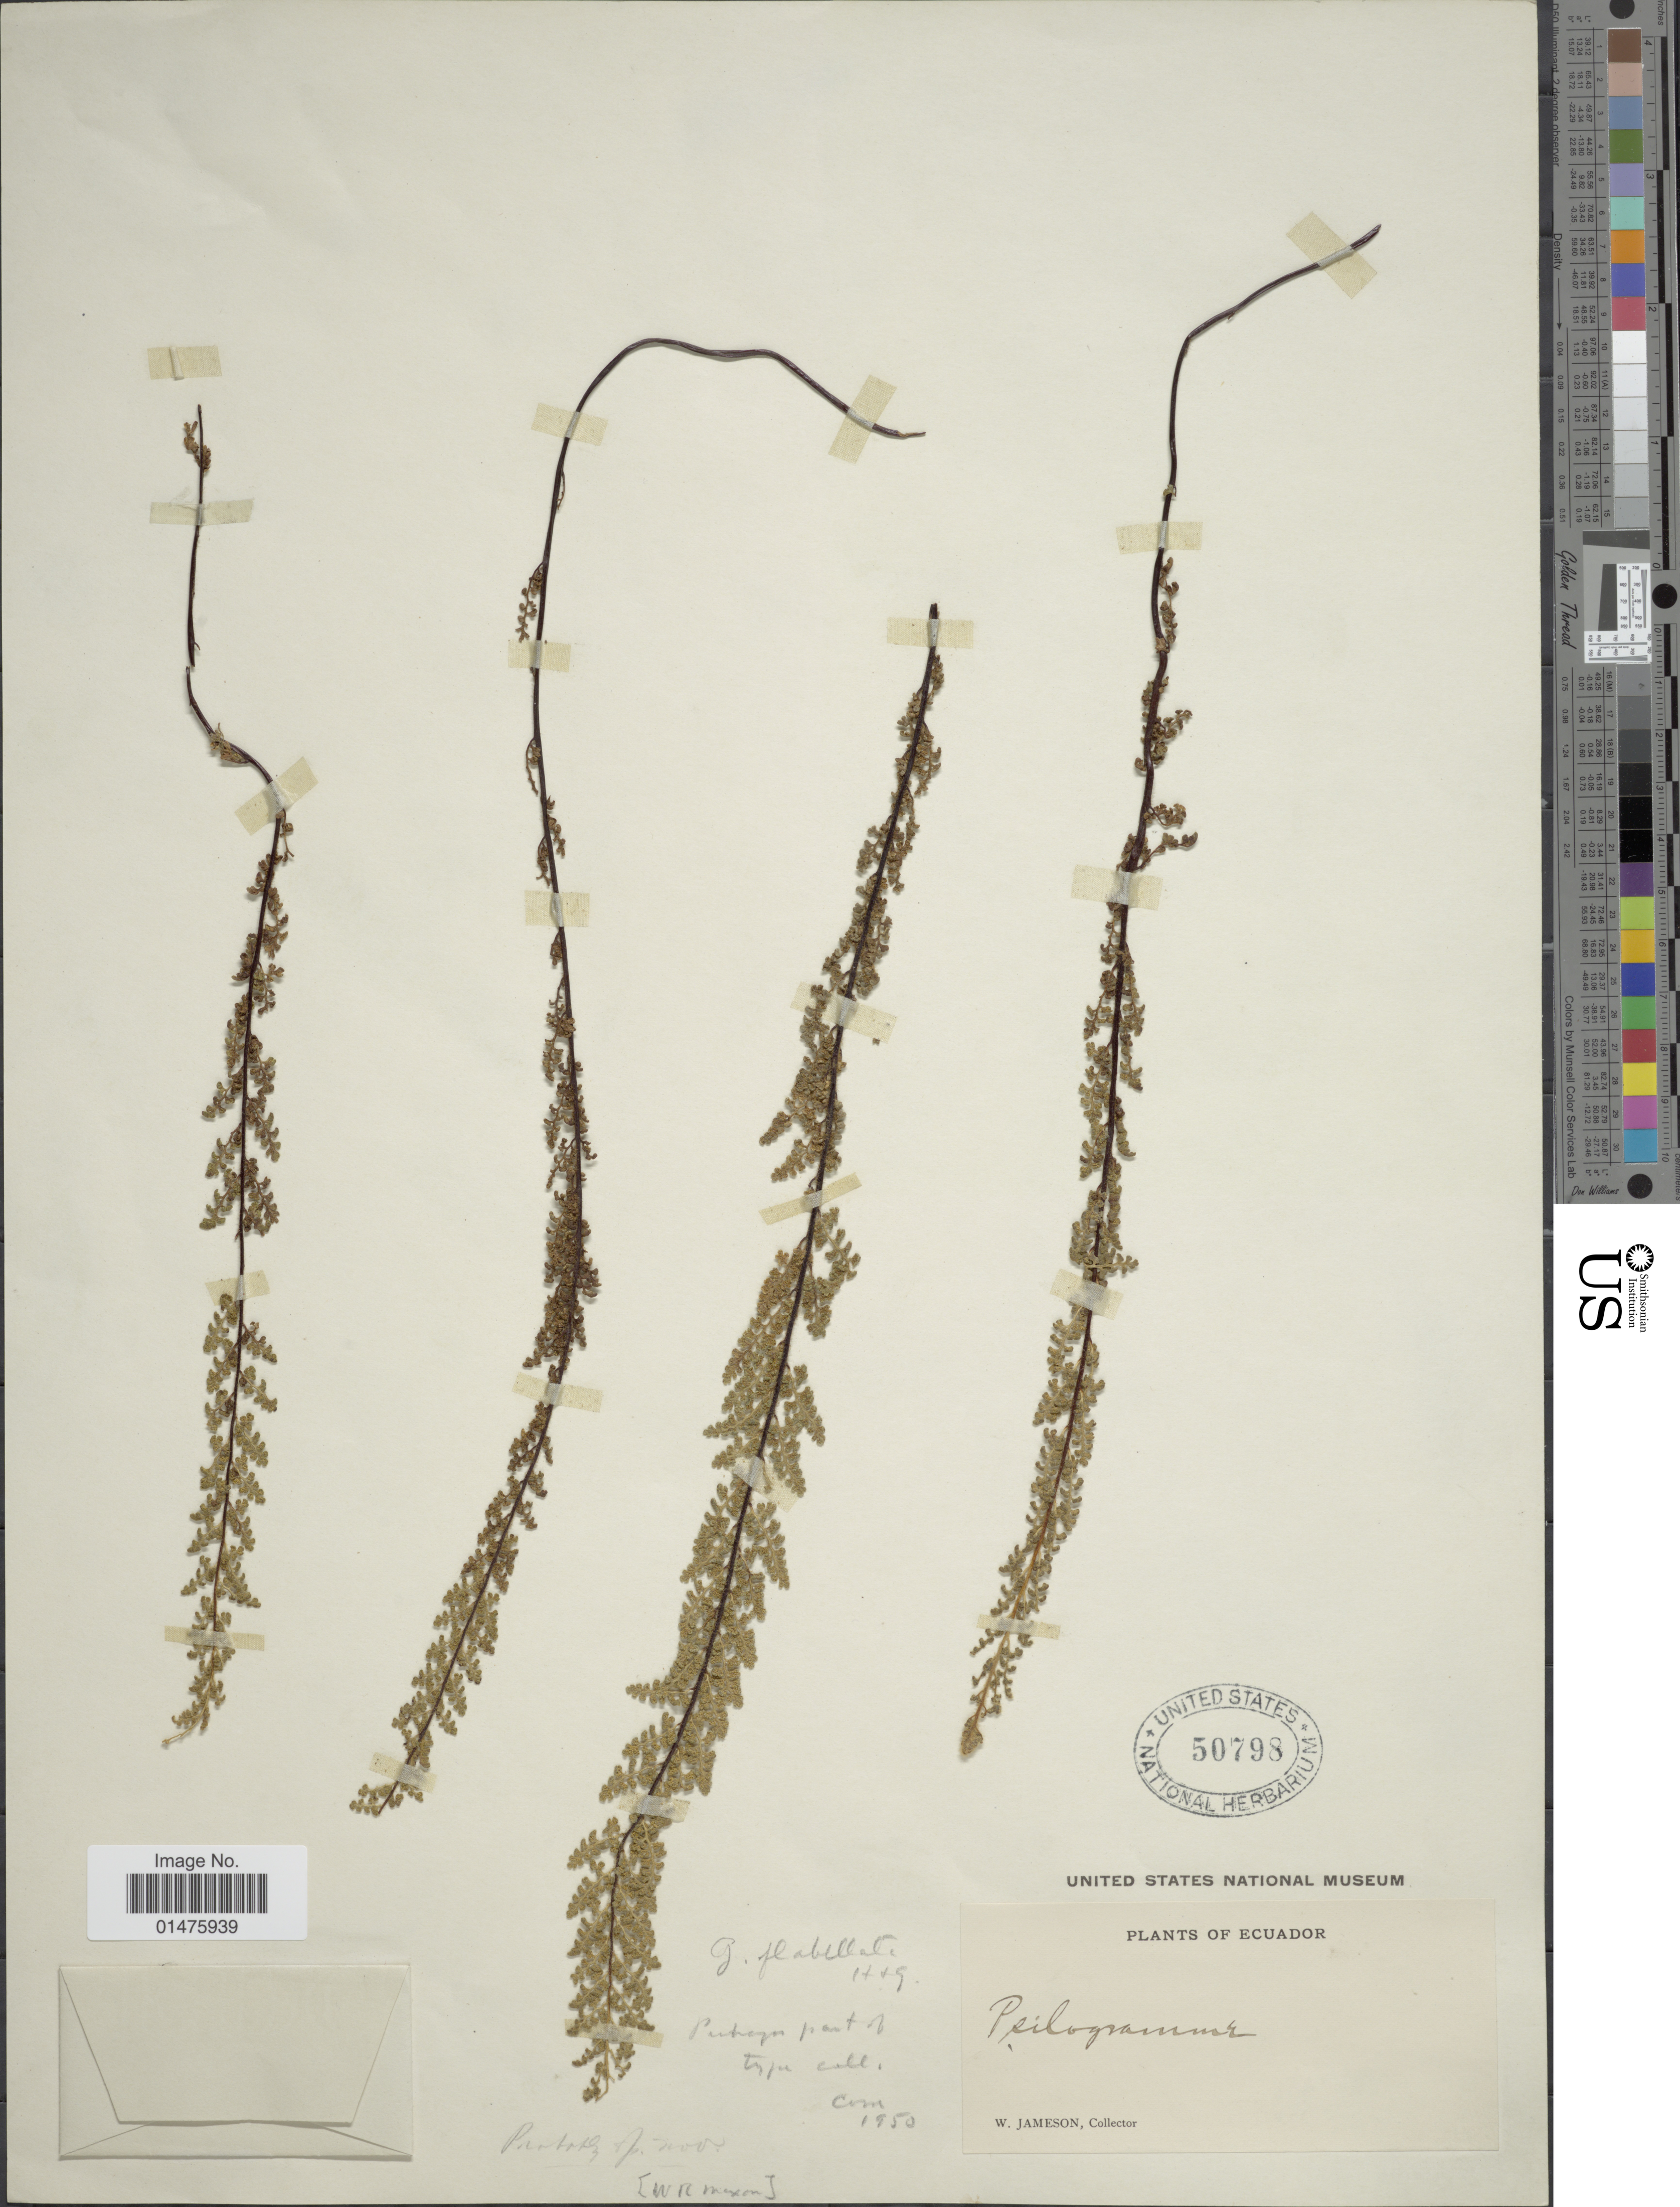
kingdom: Plantae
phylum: Tracheophyta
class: Polypodiopsida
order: Polypodiales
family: Pteridaceae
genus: Jamesonia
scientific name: Jamesonia flabellata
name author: (Hook. & Grev.) Christenh.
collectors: W. Jameson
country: Ecuador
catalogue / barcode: US 50798